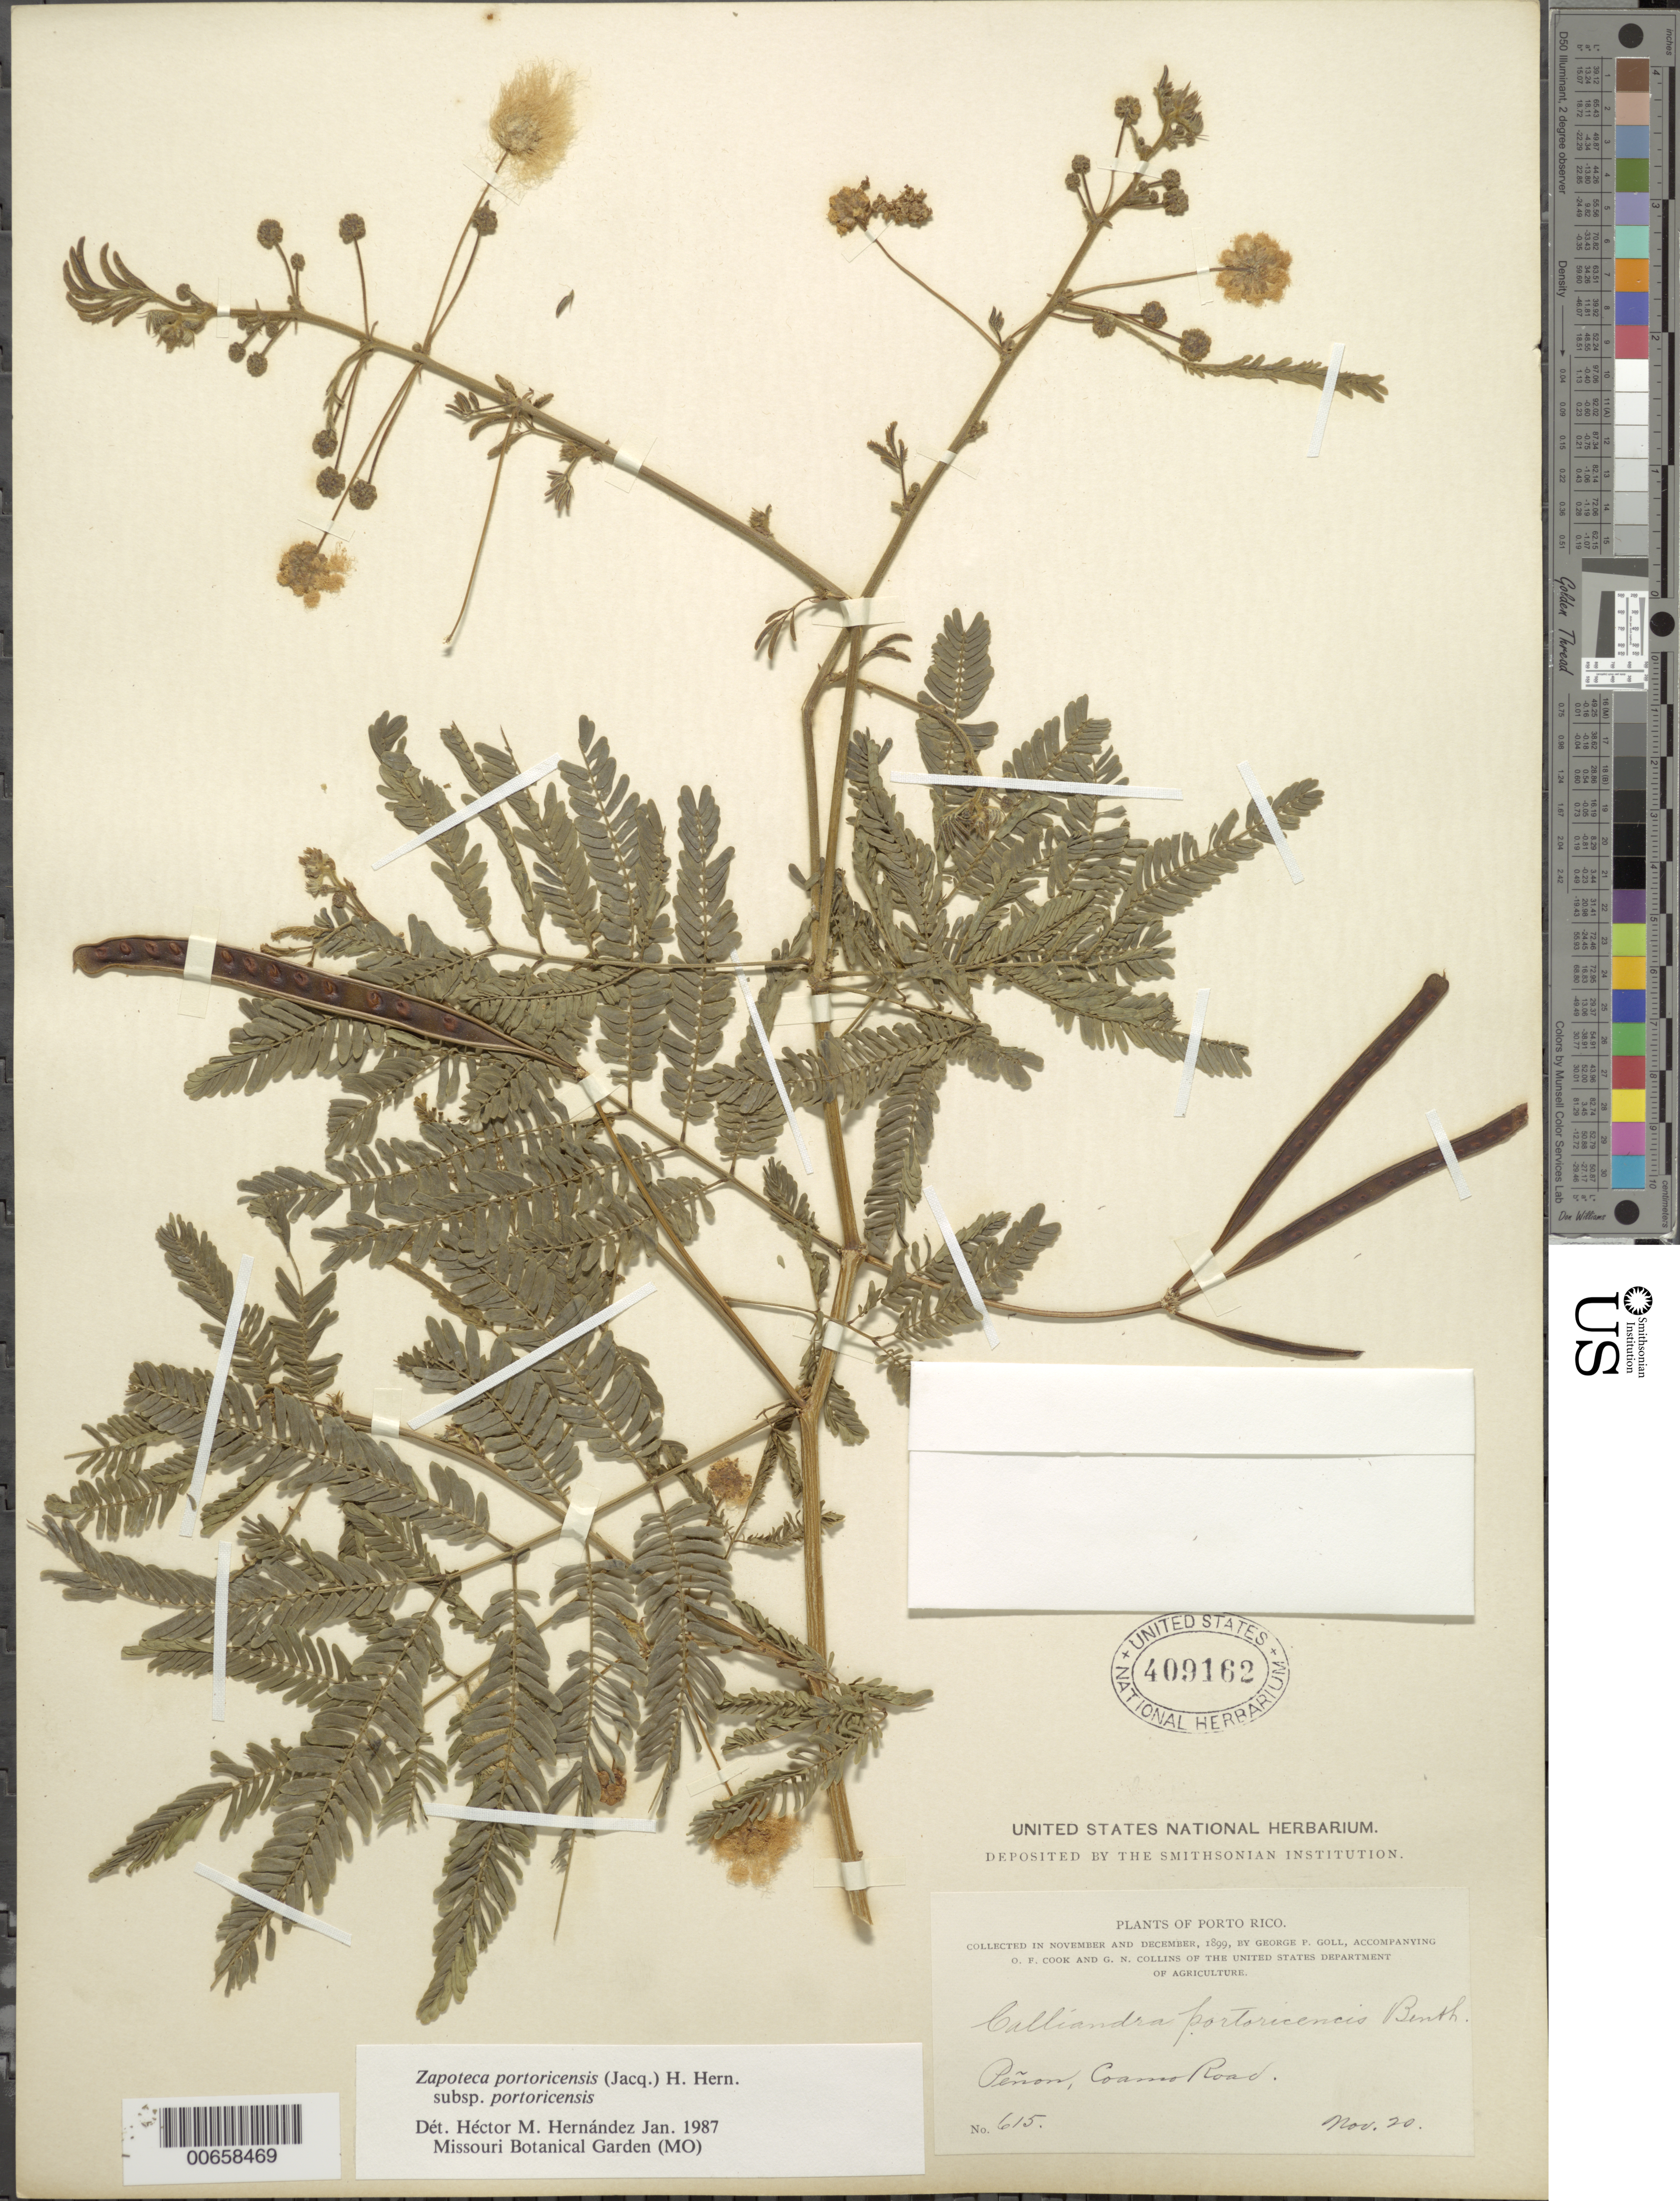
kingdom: Plantae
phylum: Tracheophyta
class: Magnoliopsida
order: Fabales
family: Fabaceae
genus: Zapoteca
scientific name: Zapoteca portoricensis subsp. portoricensis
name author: (Jacq.) H.M. Hern.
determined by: Hernandez, H. M., (MO), Missouri Botanical Garden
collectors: G. Goll, O. F. Cook & G. Collins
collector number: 615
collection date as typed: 20 Nov 1899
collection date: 1899-11-20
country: Puerto Rico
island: Greater Antilles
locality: Penon, Coamo Rd.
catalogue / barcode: US 409162